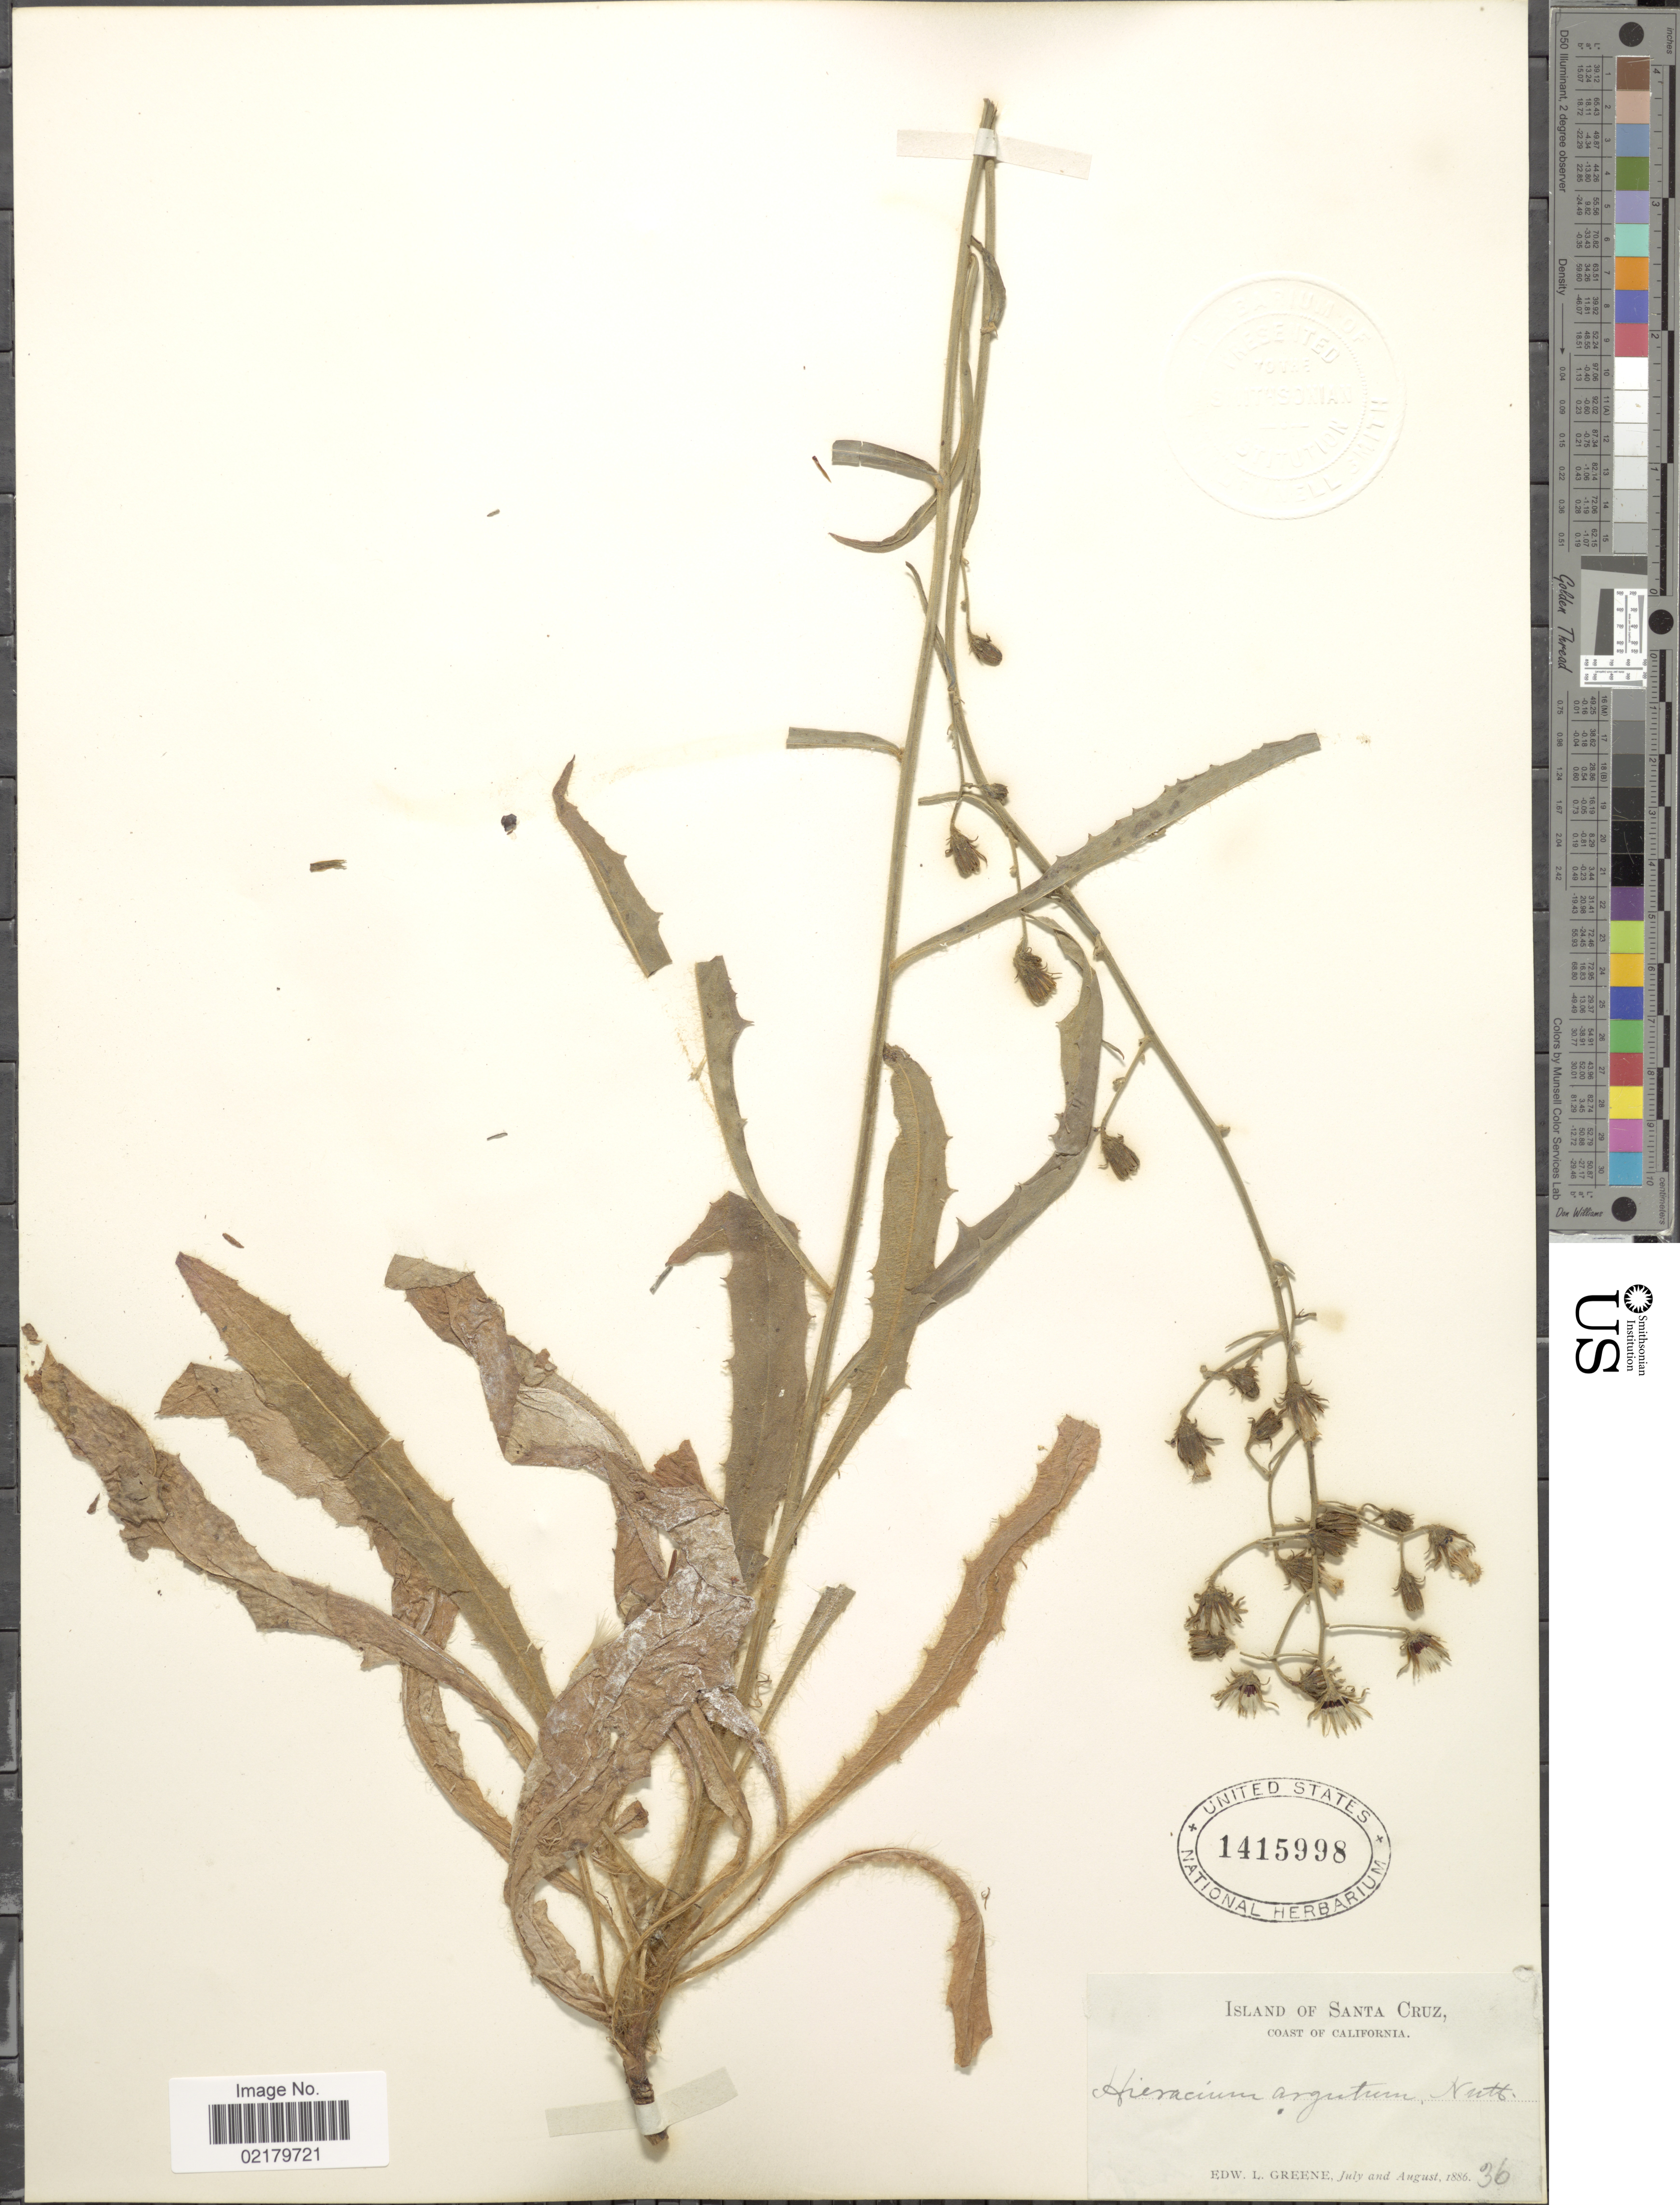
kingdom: Plantae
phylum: Tracheophyta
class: Magnoliopsida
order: Asterales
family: Asteraceae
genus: Hieracium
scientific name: Hieracium argutum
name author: Nutt.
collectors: E. L. Greene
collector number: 36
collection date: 1886-07/1886-08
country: United States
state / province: California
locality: Island of Santa Cruz, Coast of California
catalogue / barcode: US 1415998